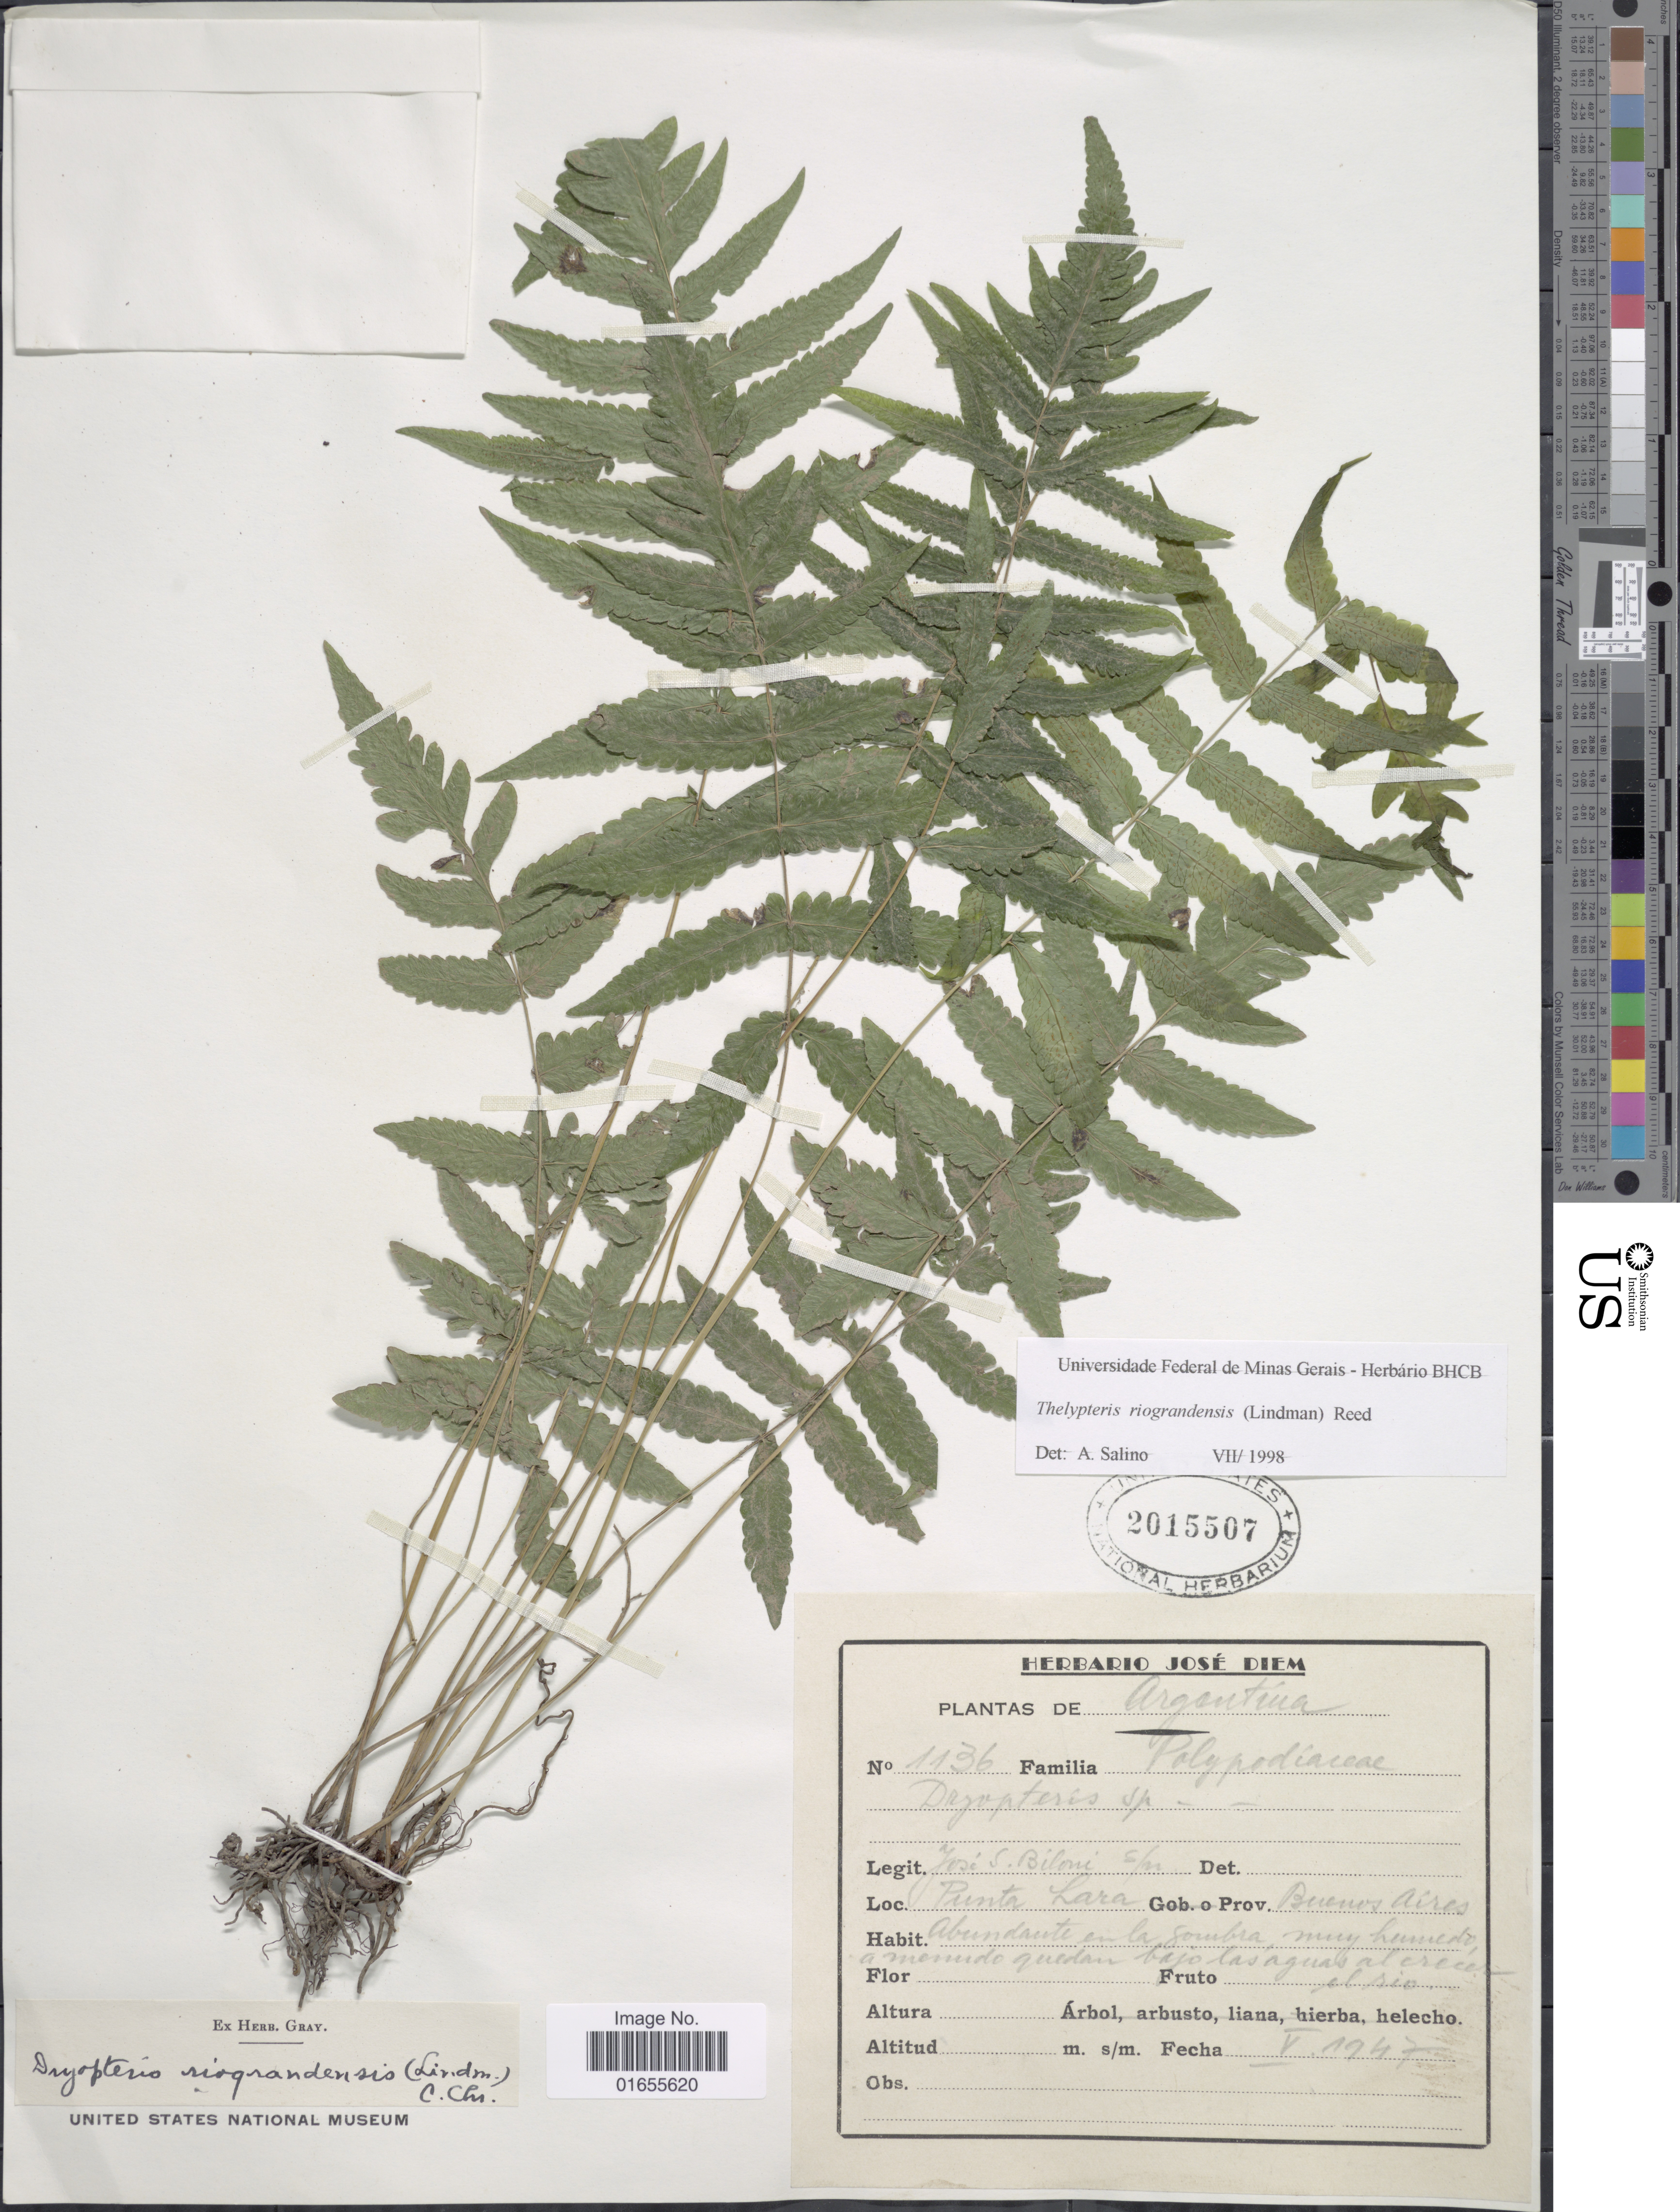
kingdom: Plantae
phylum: Tracheophyta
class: Polypodiopsida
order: Polypodiales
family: Thelypteridaceae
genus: Goniopteris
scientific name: Goniopteris riograndensis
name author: (Lindm.) Ching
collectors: J. Biloni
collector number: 1136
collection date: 1947-05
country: Argentina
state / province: Buenos Aires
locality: Punta Lara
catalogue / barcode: US 2015507